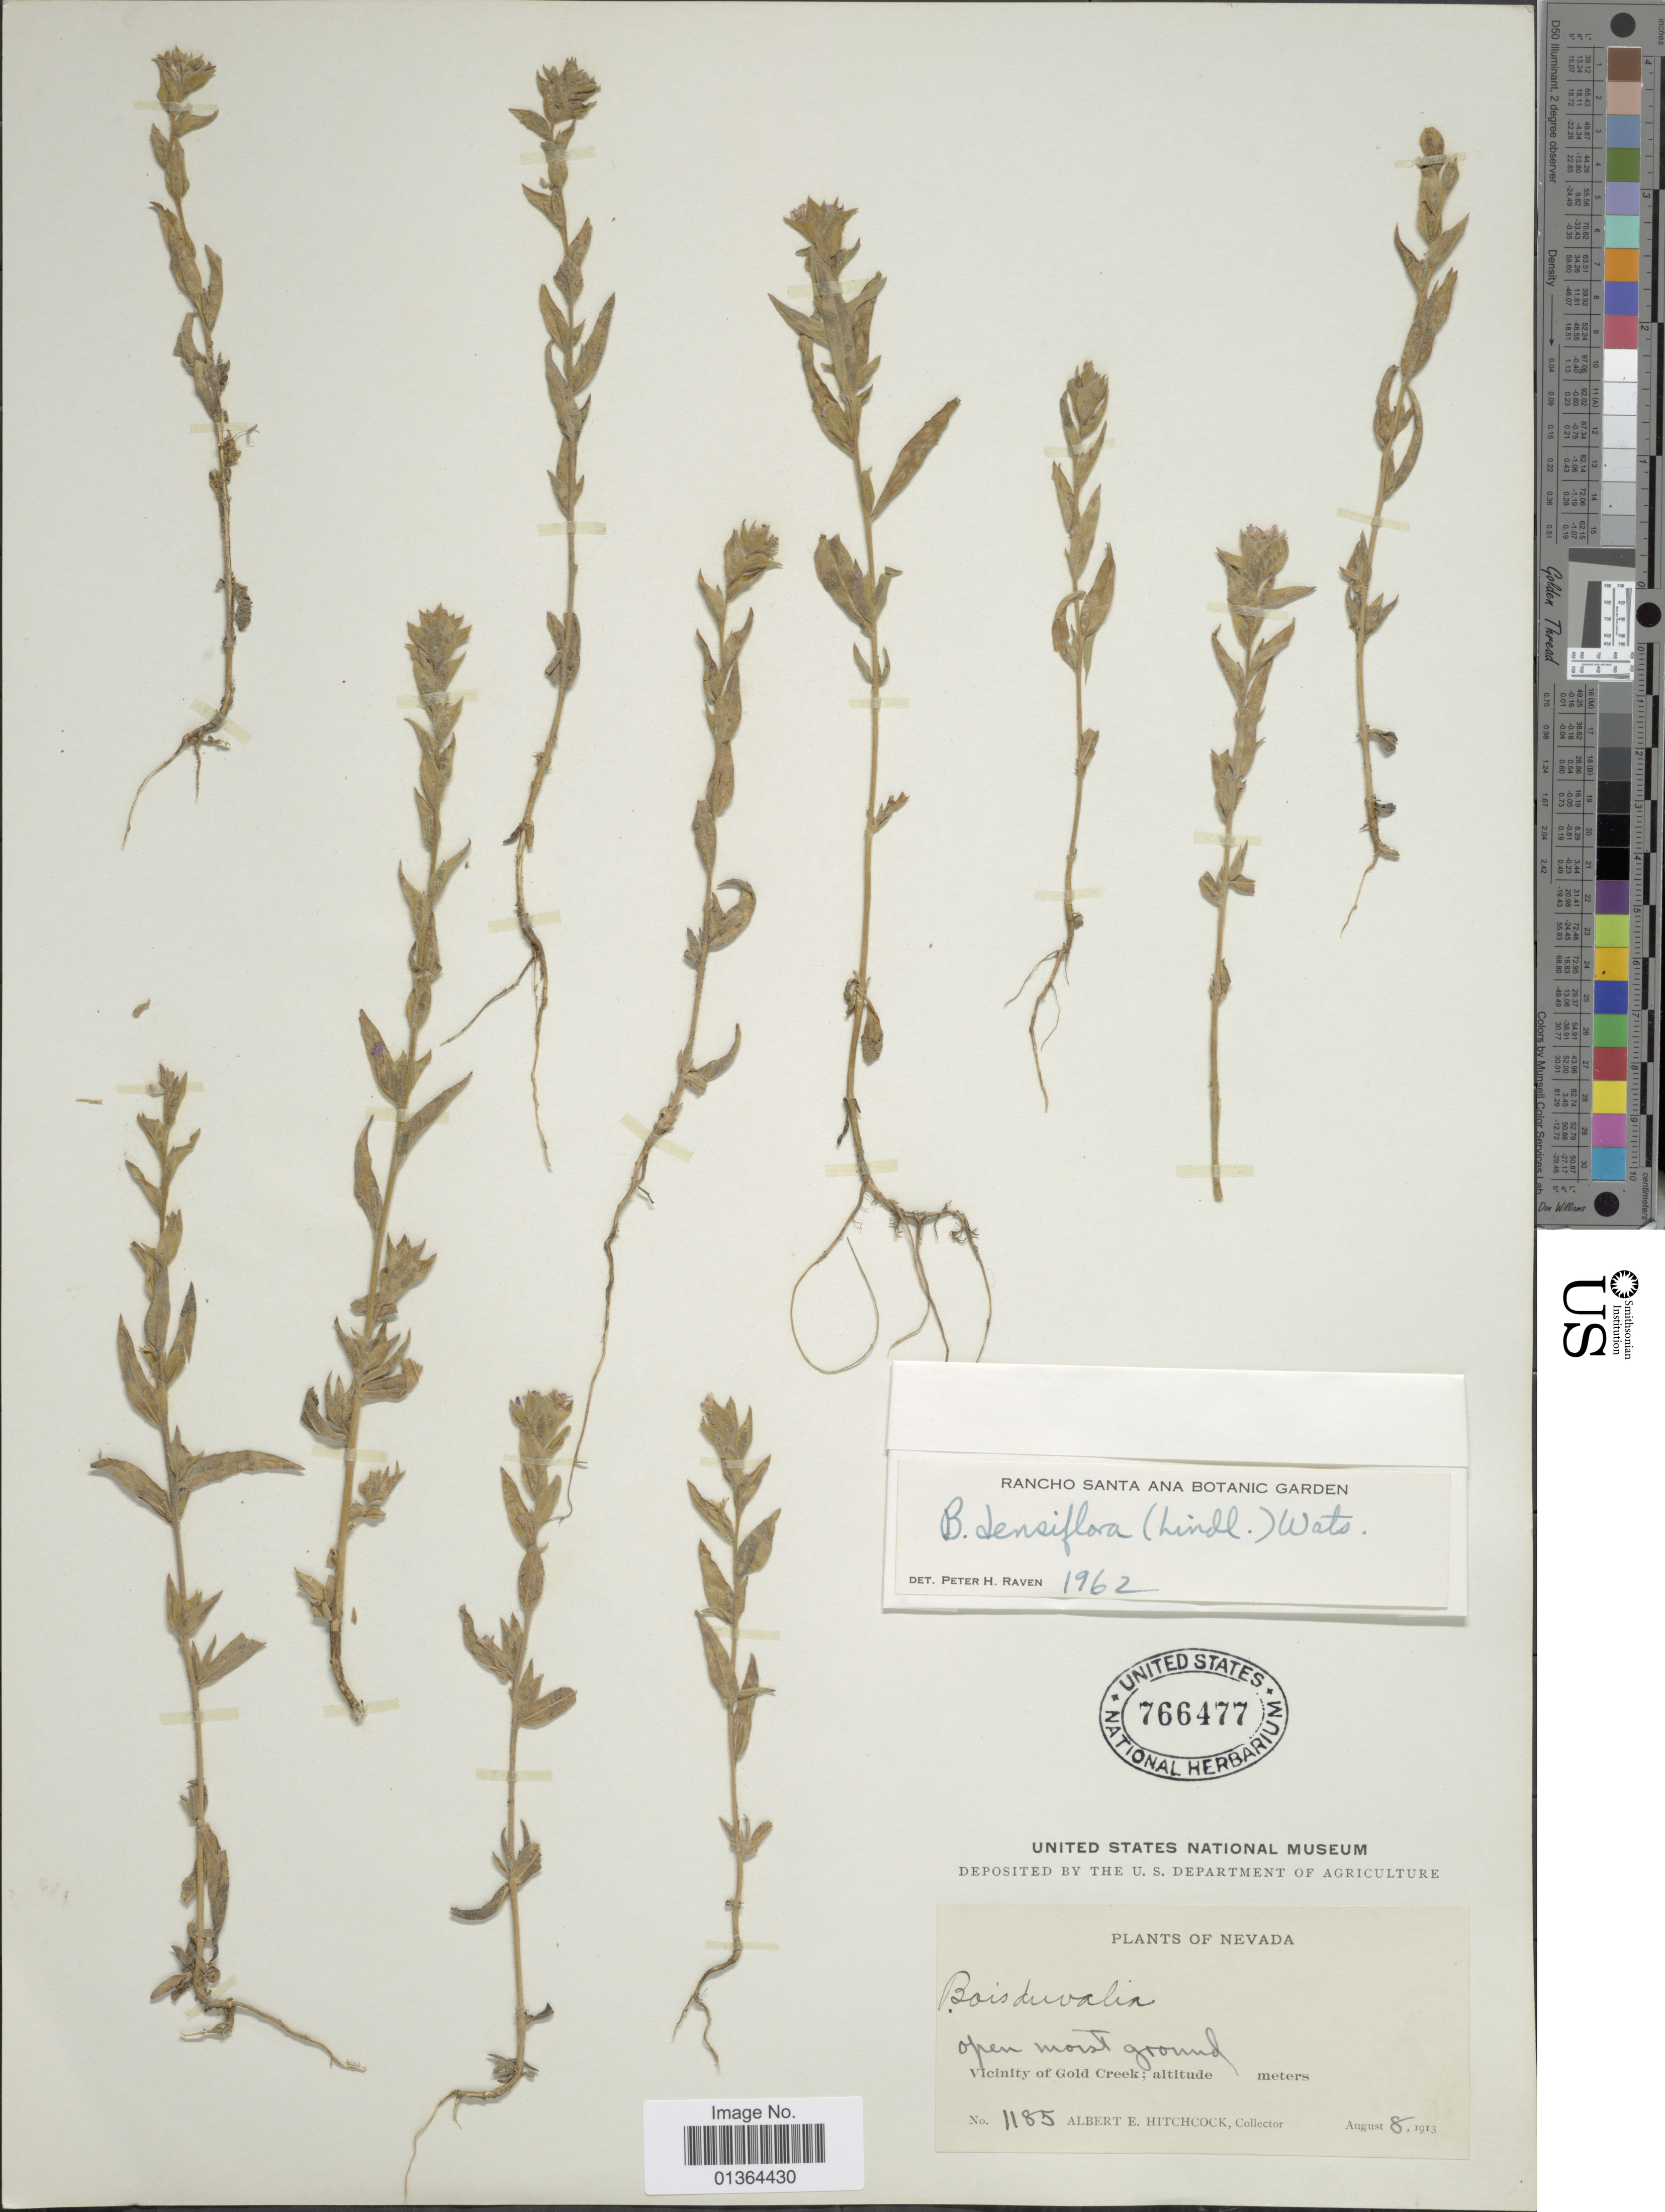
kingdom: Plantae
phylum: Tracheophyta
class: Magnoliopsida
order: Myrtales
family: Onagraceae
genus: Epilobium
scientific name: Epilobium densiflorum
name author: (Lindl.) Hoch & P.H. Raven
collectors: A. Hitchcock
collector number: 1185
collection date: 1913-08-08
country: United States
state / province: Nevada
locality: Vicinity of Gold Creek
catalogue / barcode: US 766477